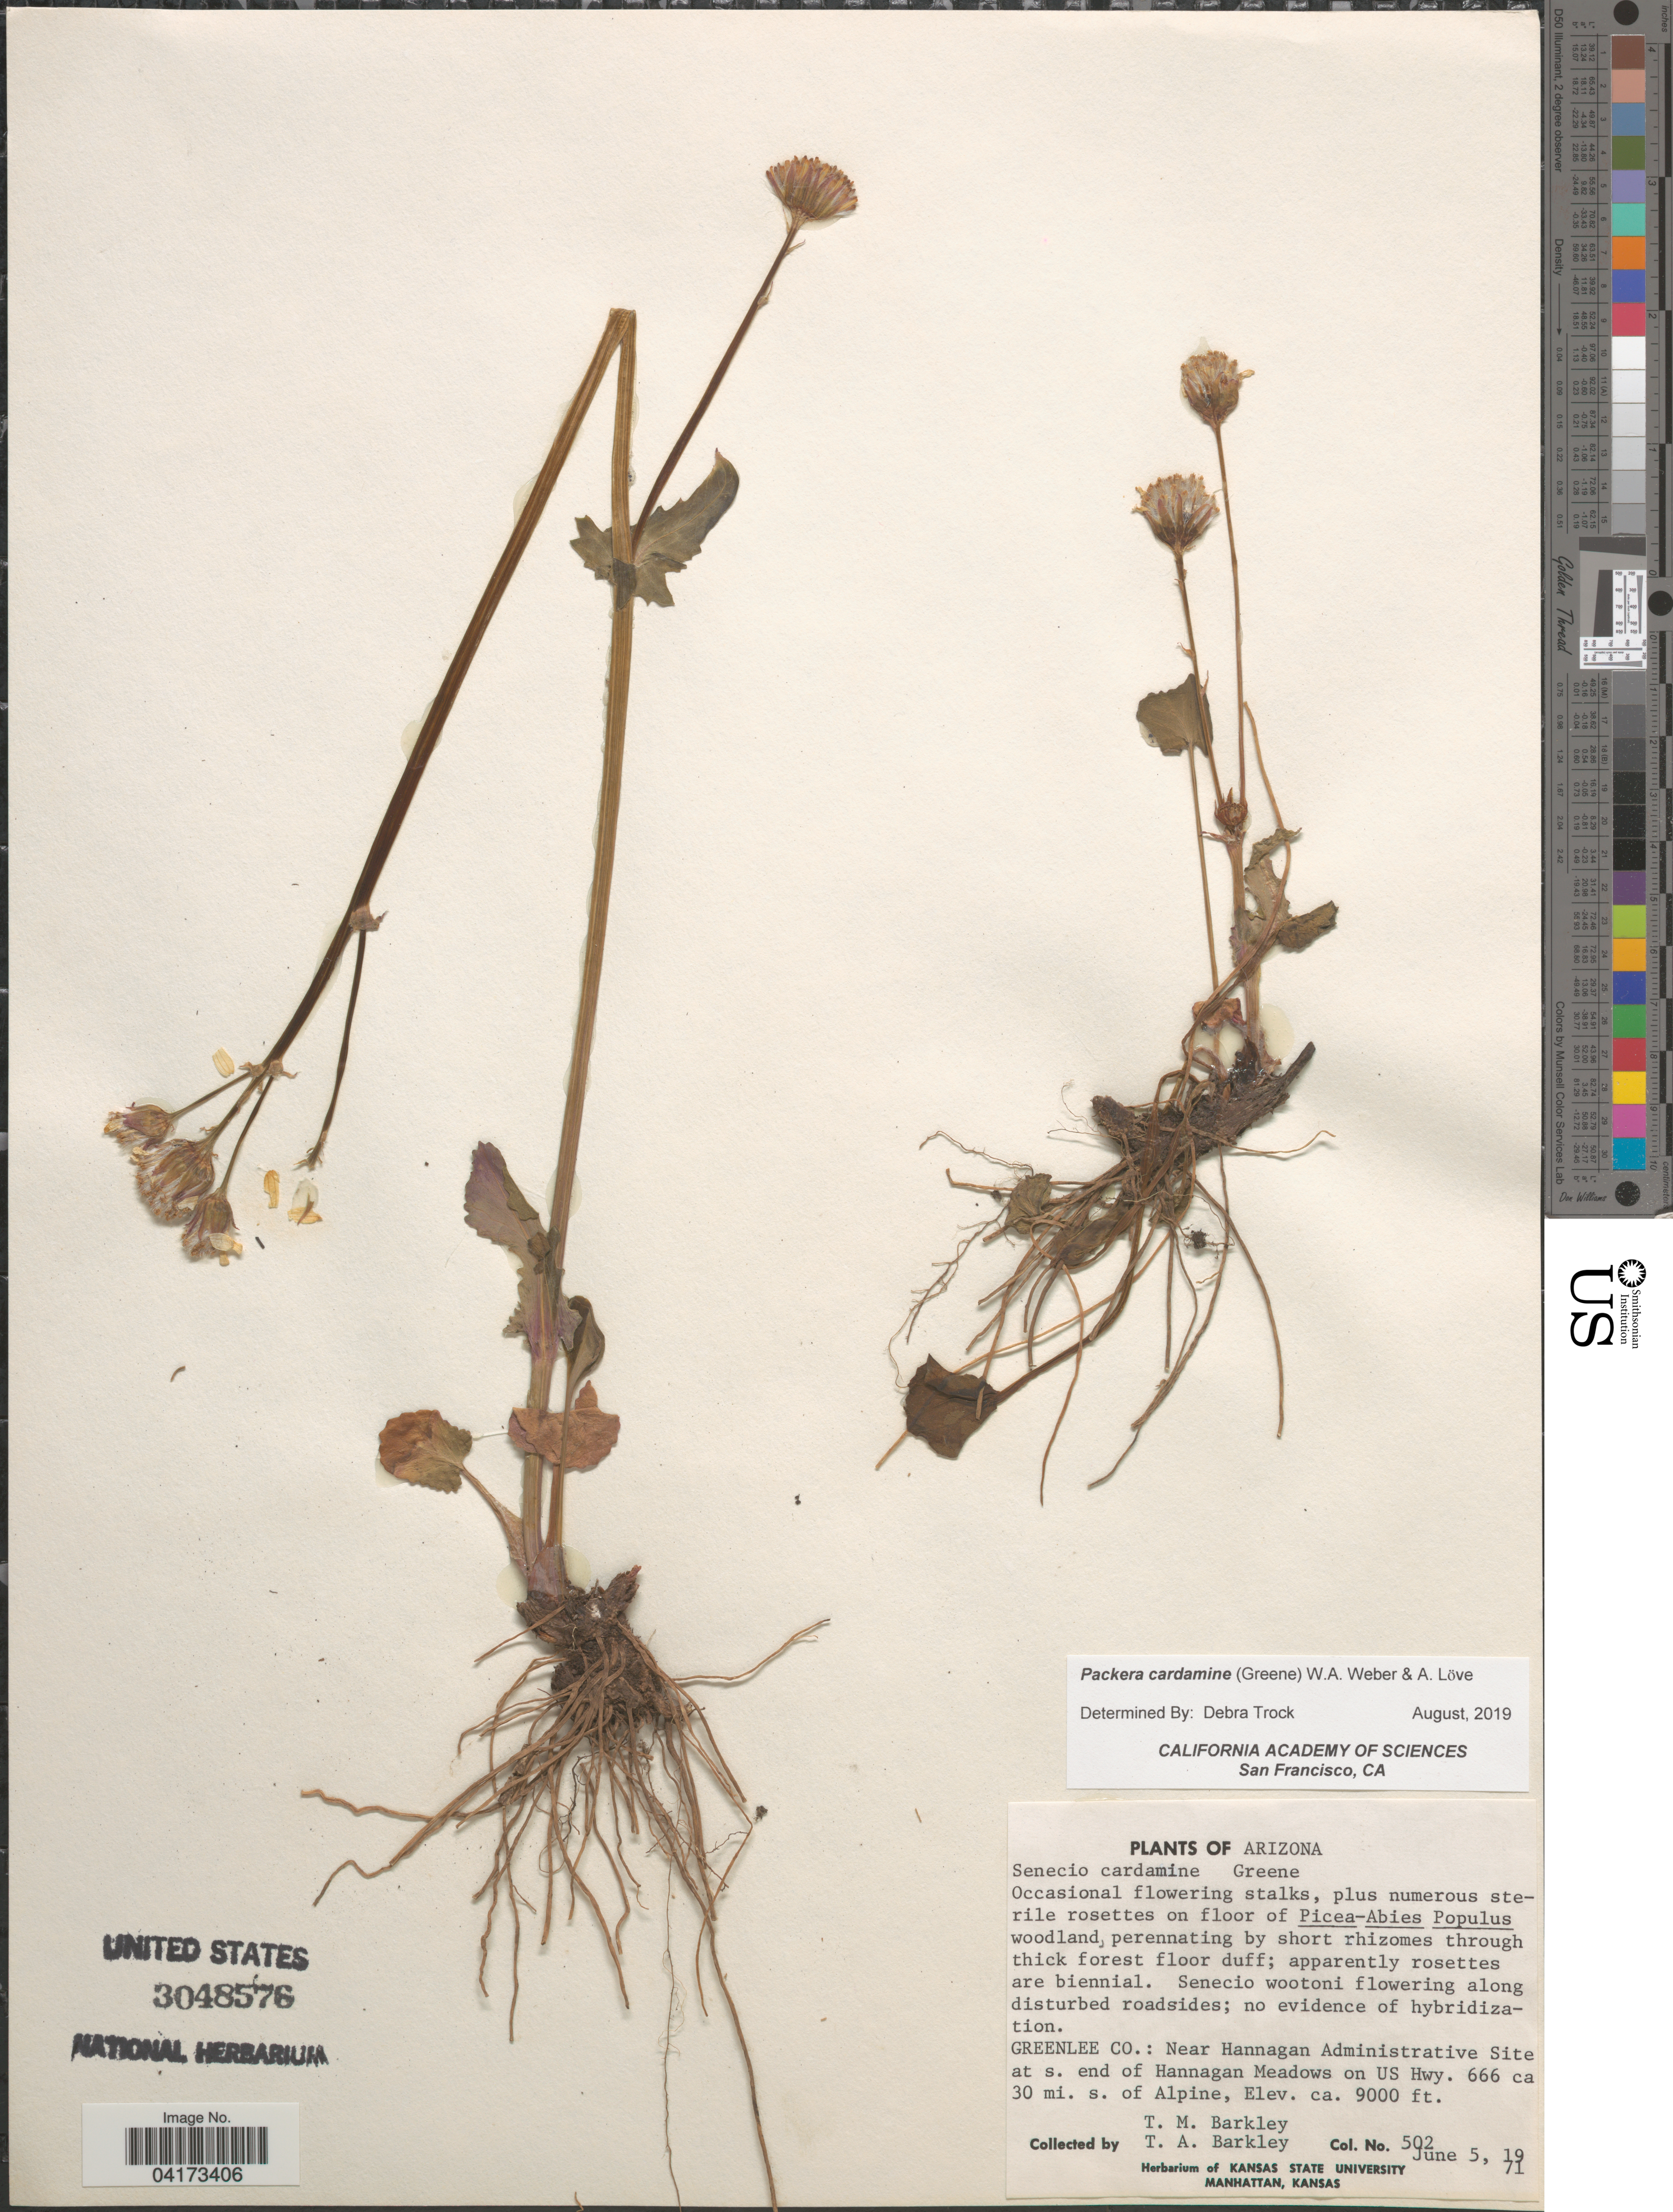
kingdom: Plantae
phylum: Tracheophyta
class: Magnoliopsida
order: Asterales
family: Asteraceae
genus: Packera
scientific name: Packera cardamine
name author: (Greene) W.A. Weber & Á. Löve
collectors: T. M. Barkley & T. Barkley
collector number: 502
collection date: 1971-06-05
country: United States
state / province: Arizona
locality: Greenlee Co.: Near Hannagan Administrative Site at s. end of Hannagan Meadows on US Hwy. 666 ca 30 mi. s. of Alpine.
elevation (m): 2743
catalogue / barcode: US 3048576